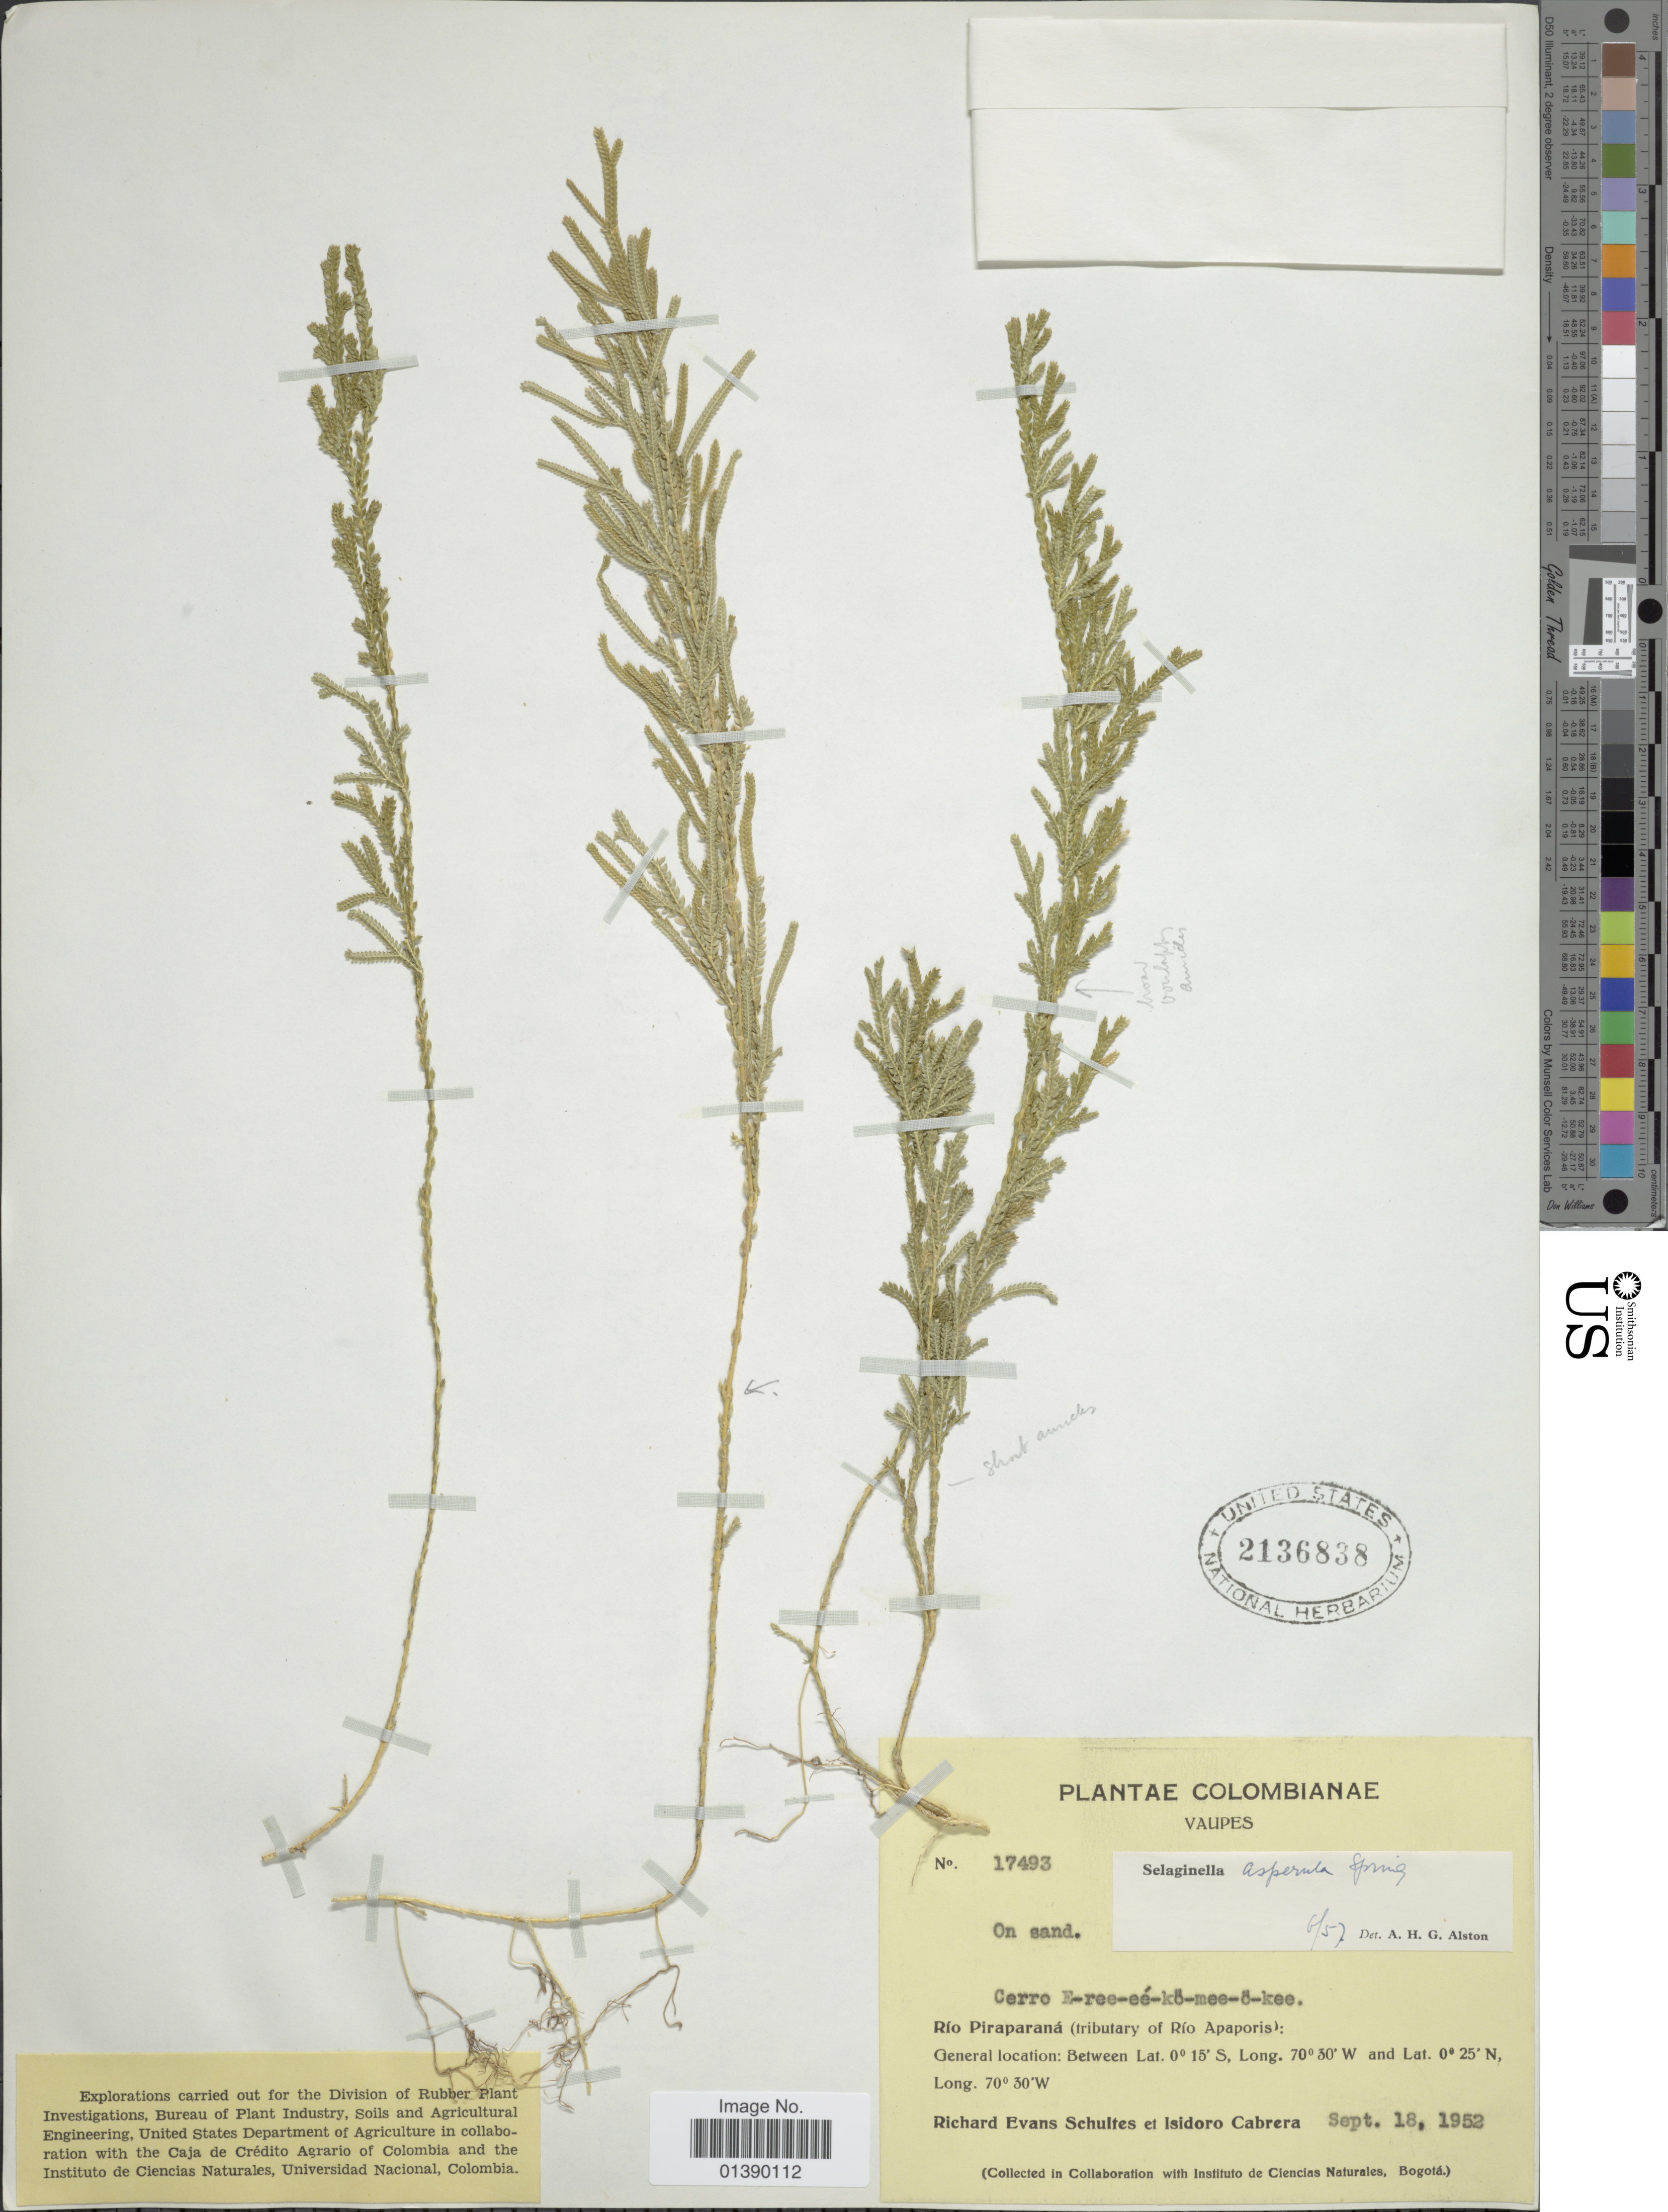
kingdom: Plantae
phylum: Tracheophyta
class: Lycopodiopsida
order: Selaginellales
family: Selaginellaceae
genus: Selaginella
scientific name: Selaginella asperula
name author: Spring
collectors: R. E. Schultes & I. Cabrera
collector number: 17493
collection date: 1952-09-18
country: Colombia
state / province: Vaupés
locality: Río Piraparaná (tributary of Río Apaporis)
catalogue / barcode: US 2136838